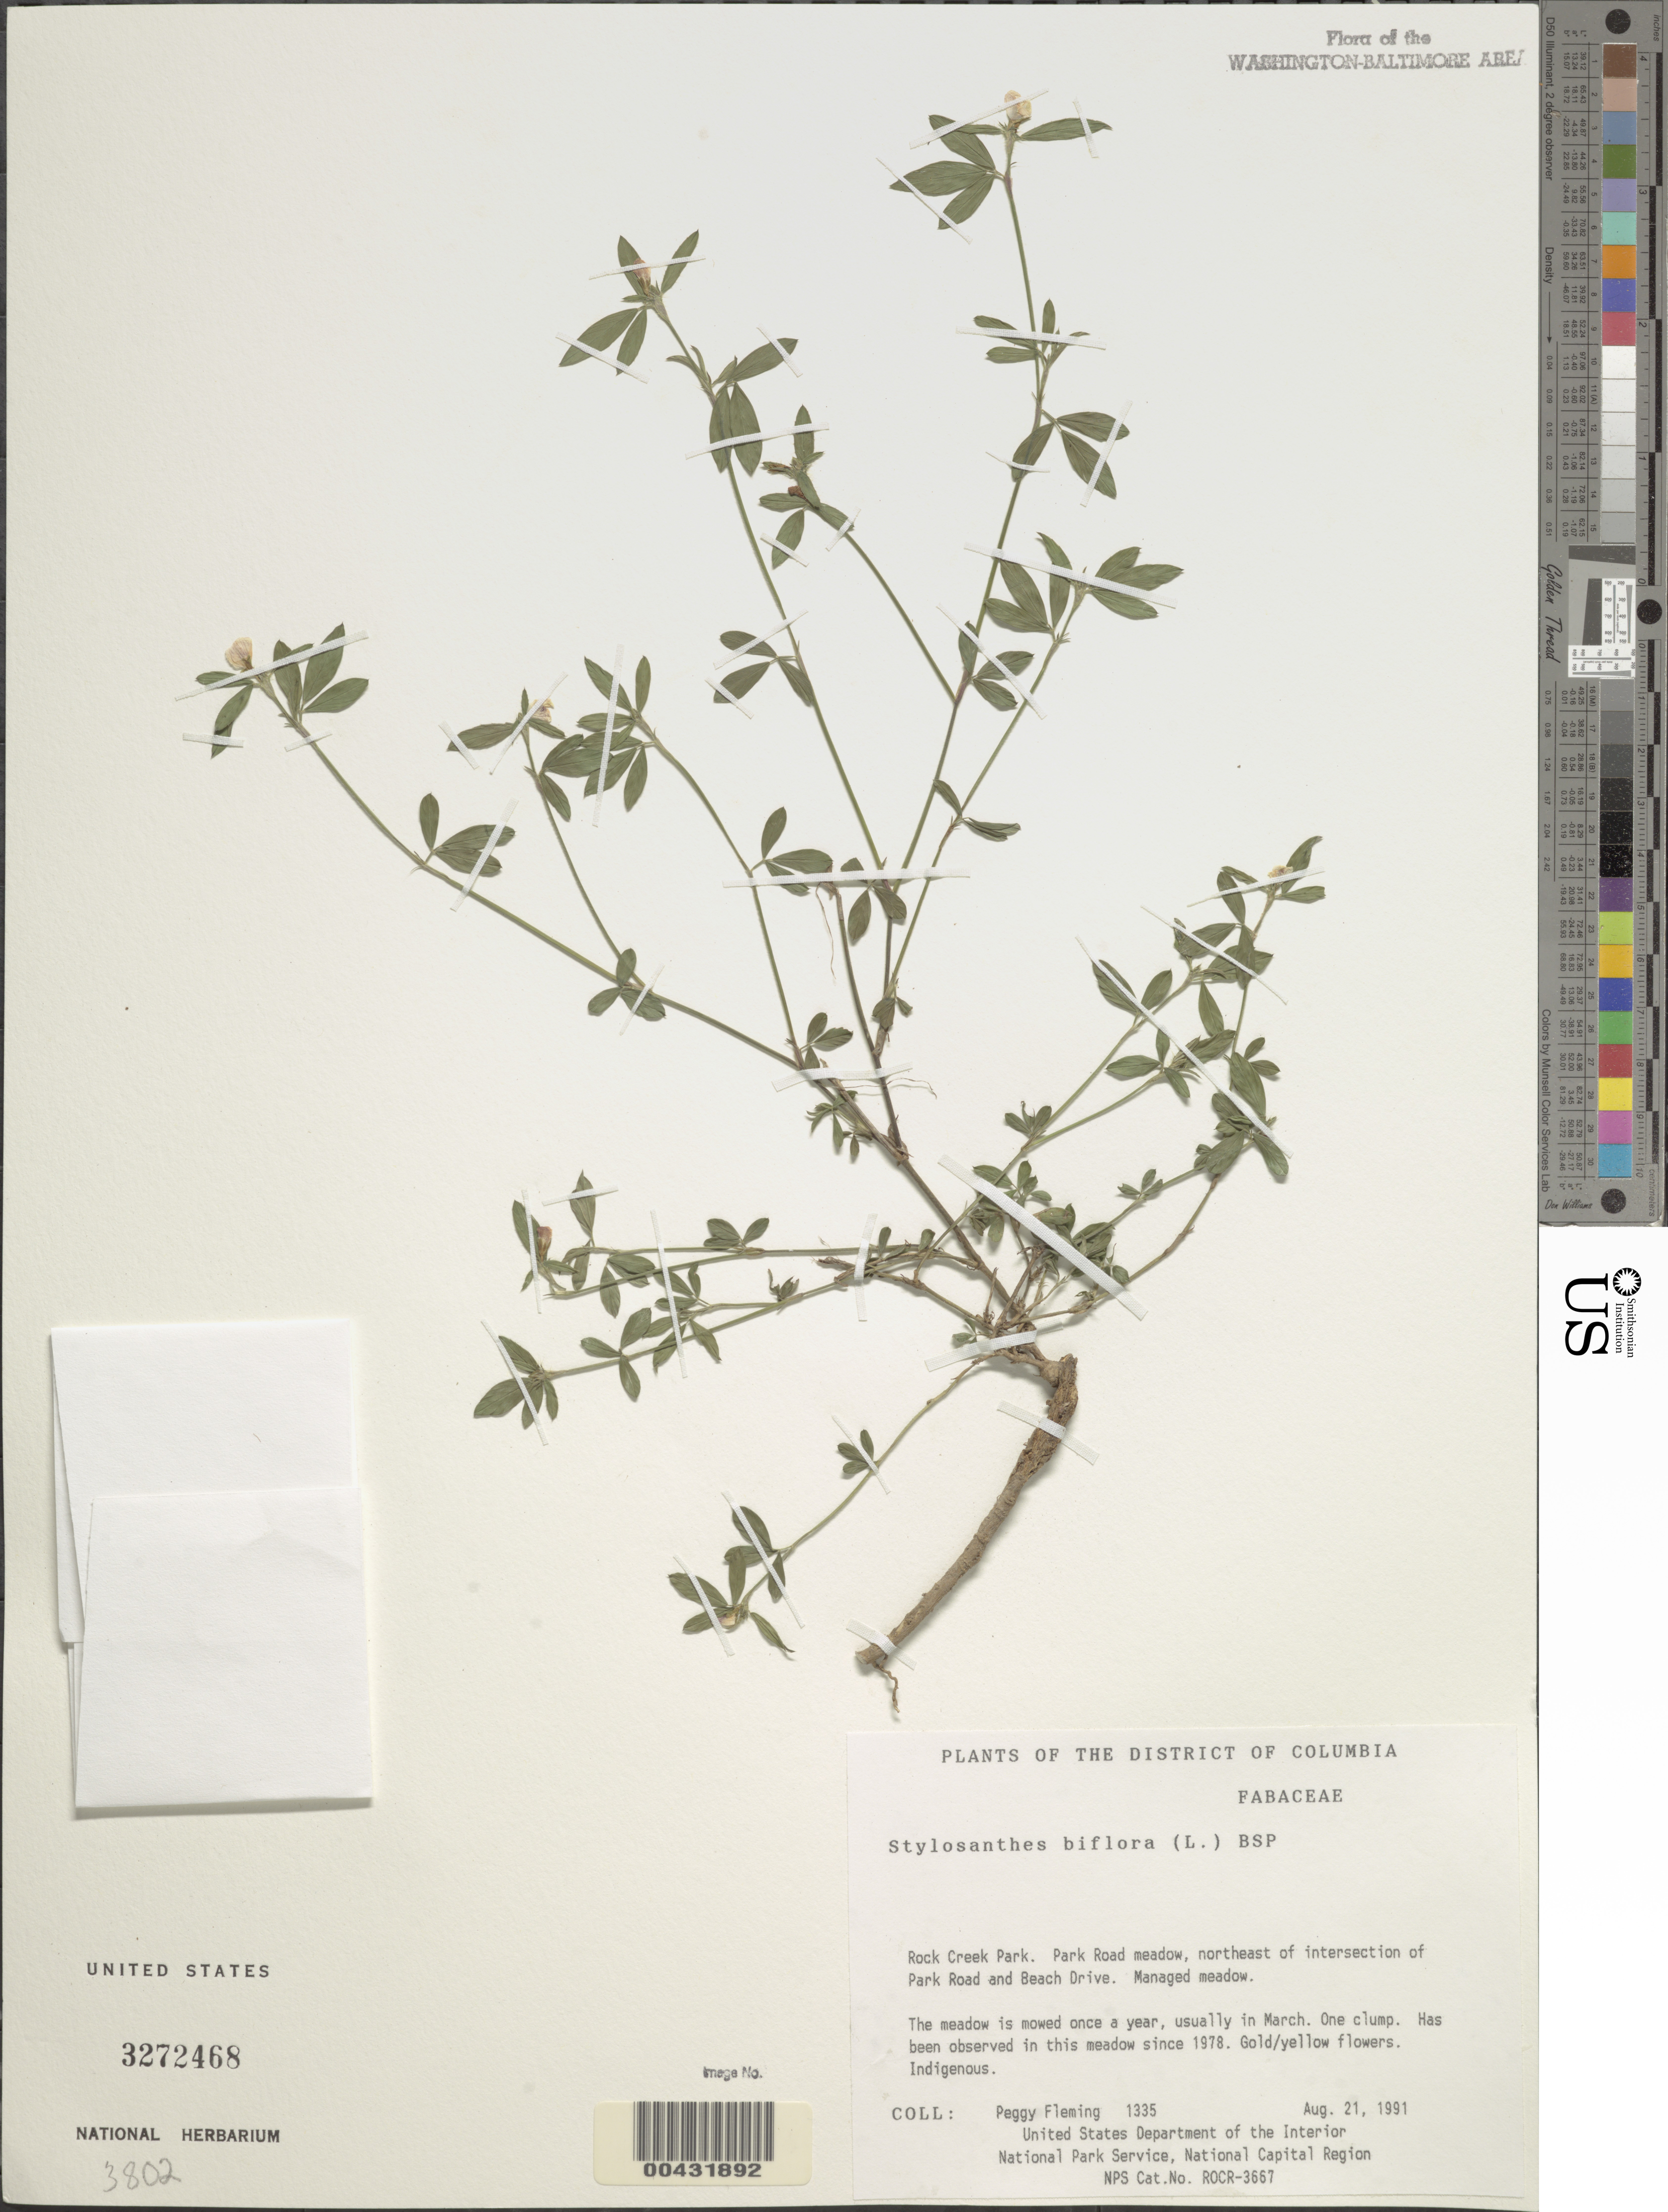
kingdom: Plantae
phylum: Tracheophyta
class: Magnoliopsida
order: Fabales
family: Fabaceae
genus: Stylosanthes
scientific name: Stylosanthes biflora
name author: (L.) Britton et al.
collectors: P. Fleming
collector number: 1335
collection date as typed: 21 Aug 1991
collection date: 1991-08-21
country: United States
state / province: District of Columbia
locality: Rock Creek Park, NE of Park Road and Beach Drive Rock Creek Park and vicinity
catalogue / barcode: US 3272468